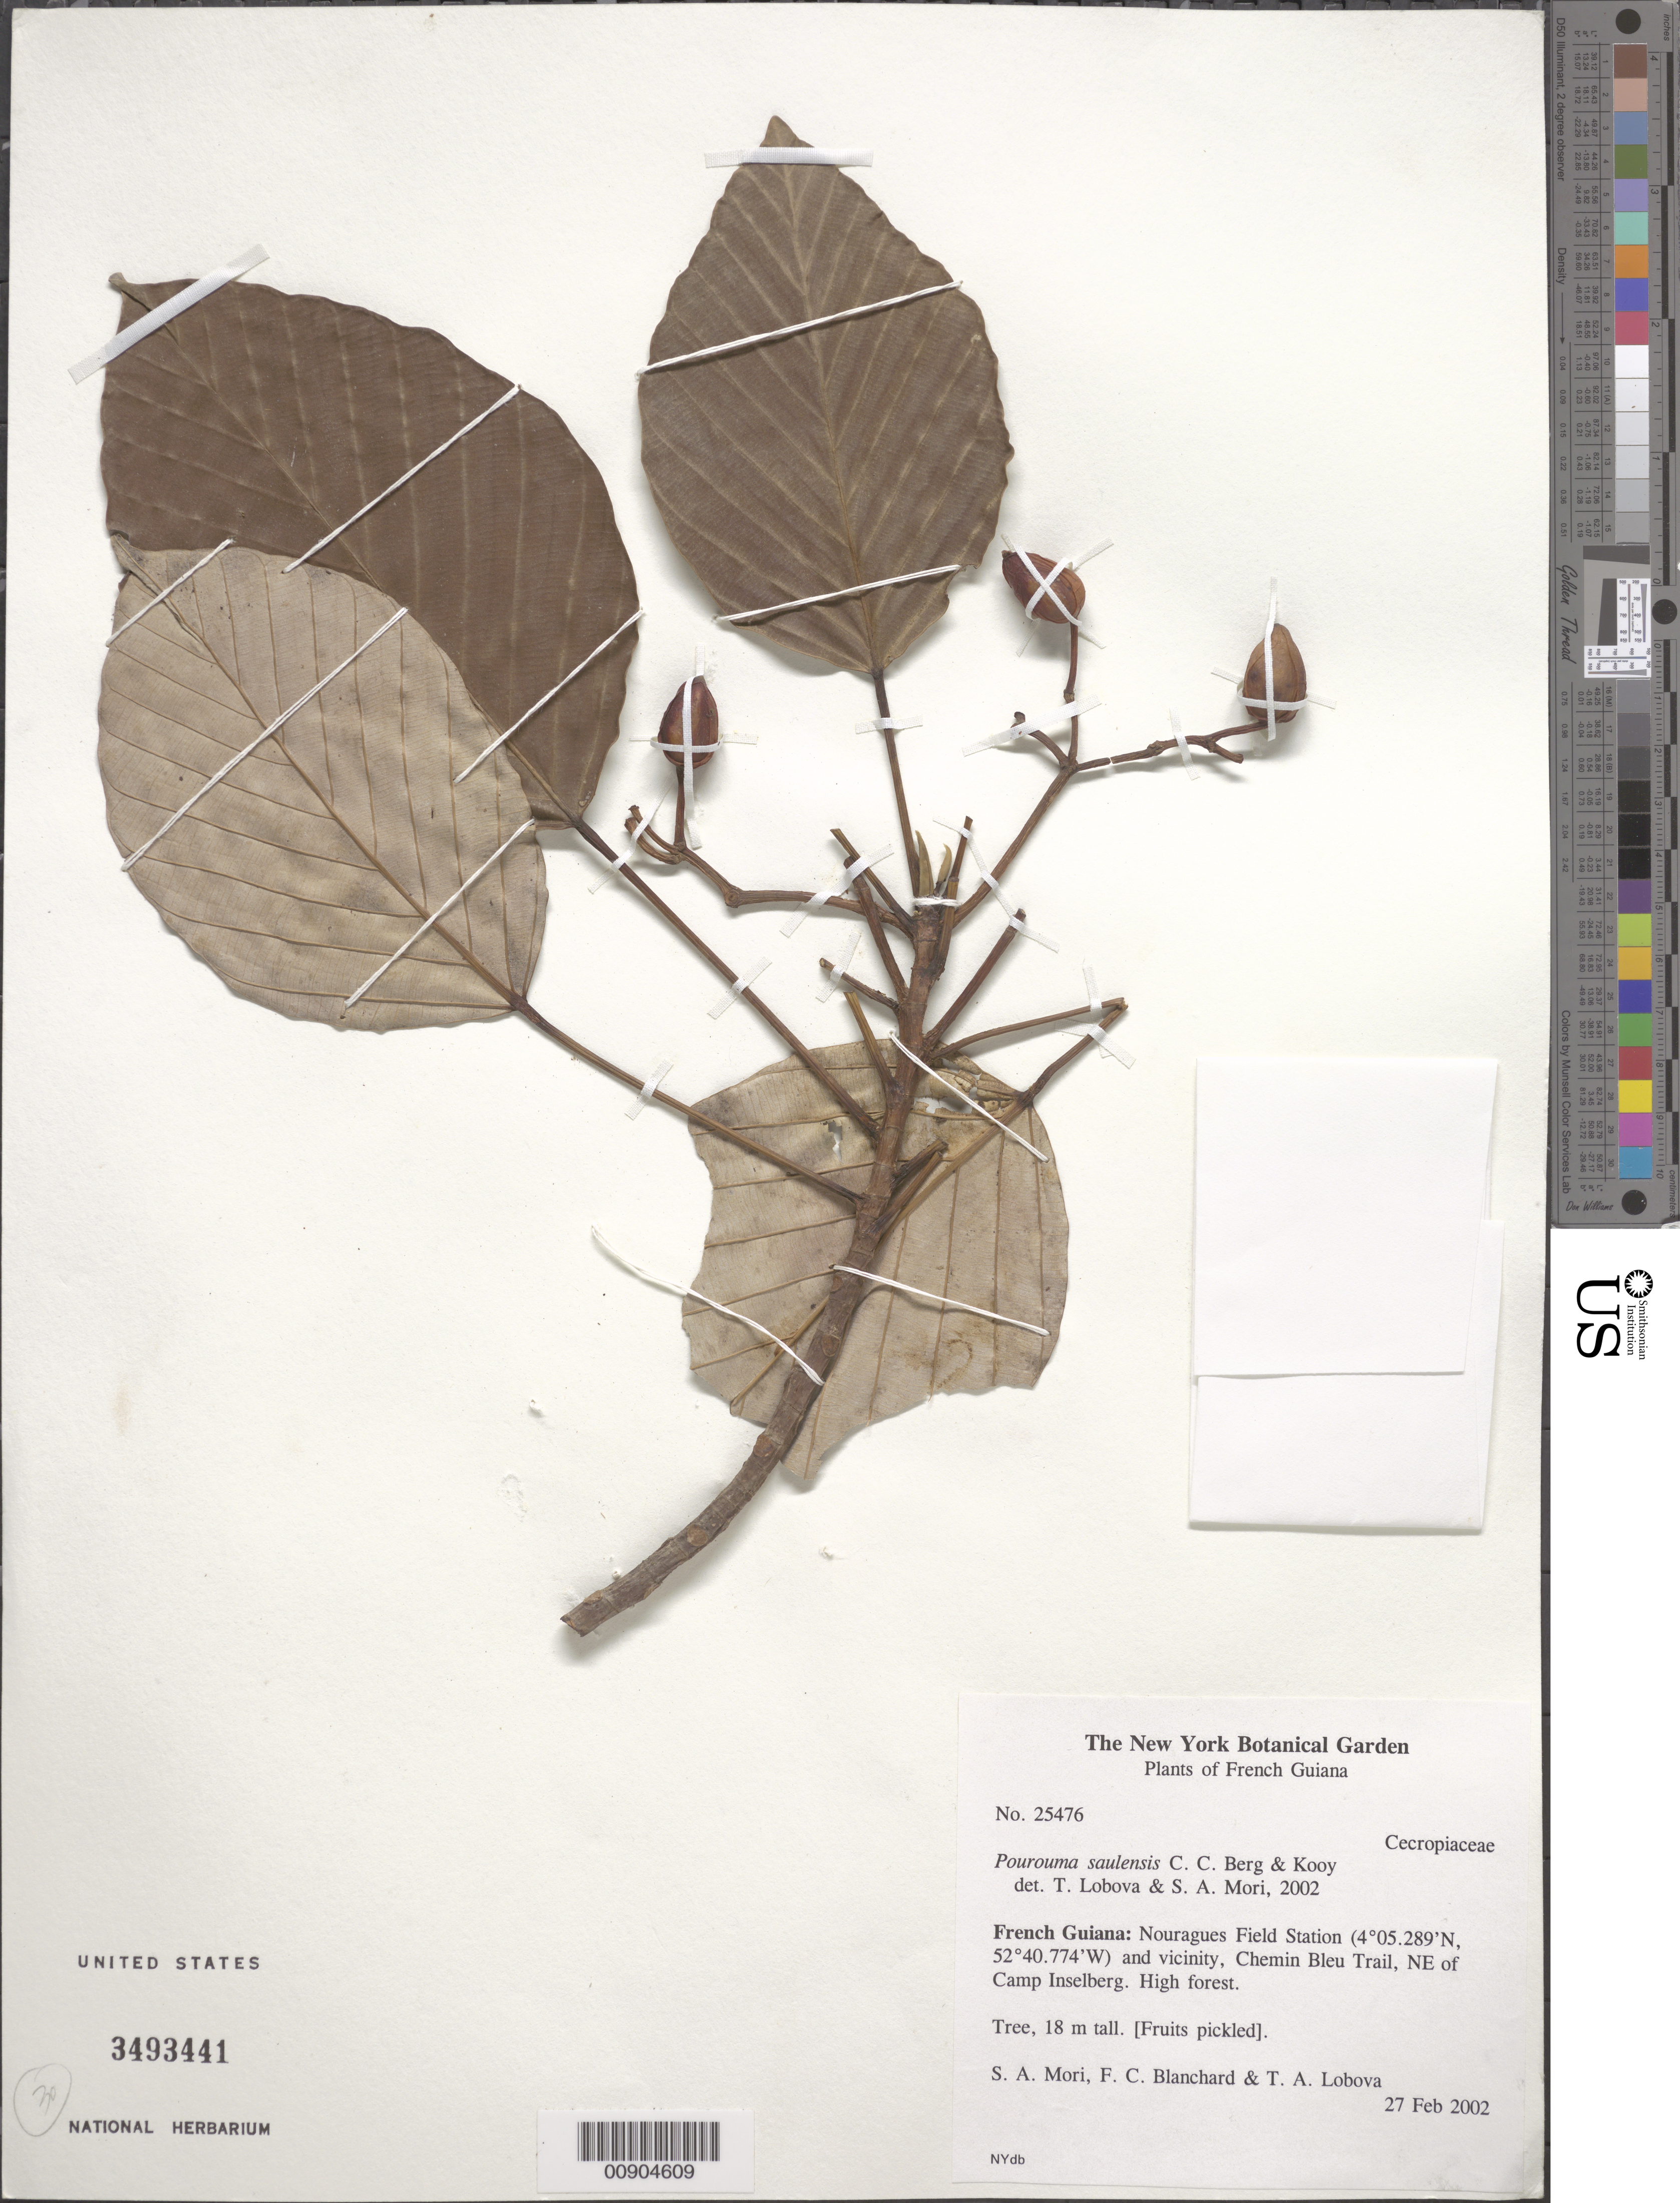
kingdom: Plantae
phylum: Tracheophyta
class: Magnoliopsida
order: Rosales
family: Urticaceae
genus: Pourouma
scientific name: Pourouma saulensis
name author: C.C. Berg & Kooy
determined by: Mori, Scott A.; Lobova, T. A.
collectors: S. Mori, F. Blanchard & T. Lobova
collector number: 25476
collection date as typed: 27-Feb-02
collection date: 2002-02-27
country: French Guiana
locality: Nouragues Field Station, Chemin Bleu Trail, NE of Camp Inselberg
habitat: High forest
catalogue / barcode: US 3493441